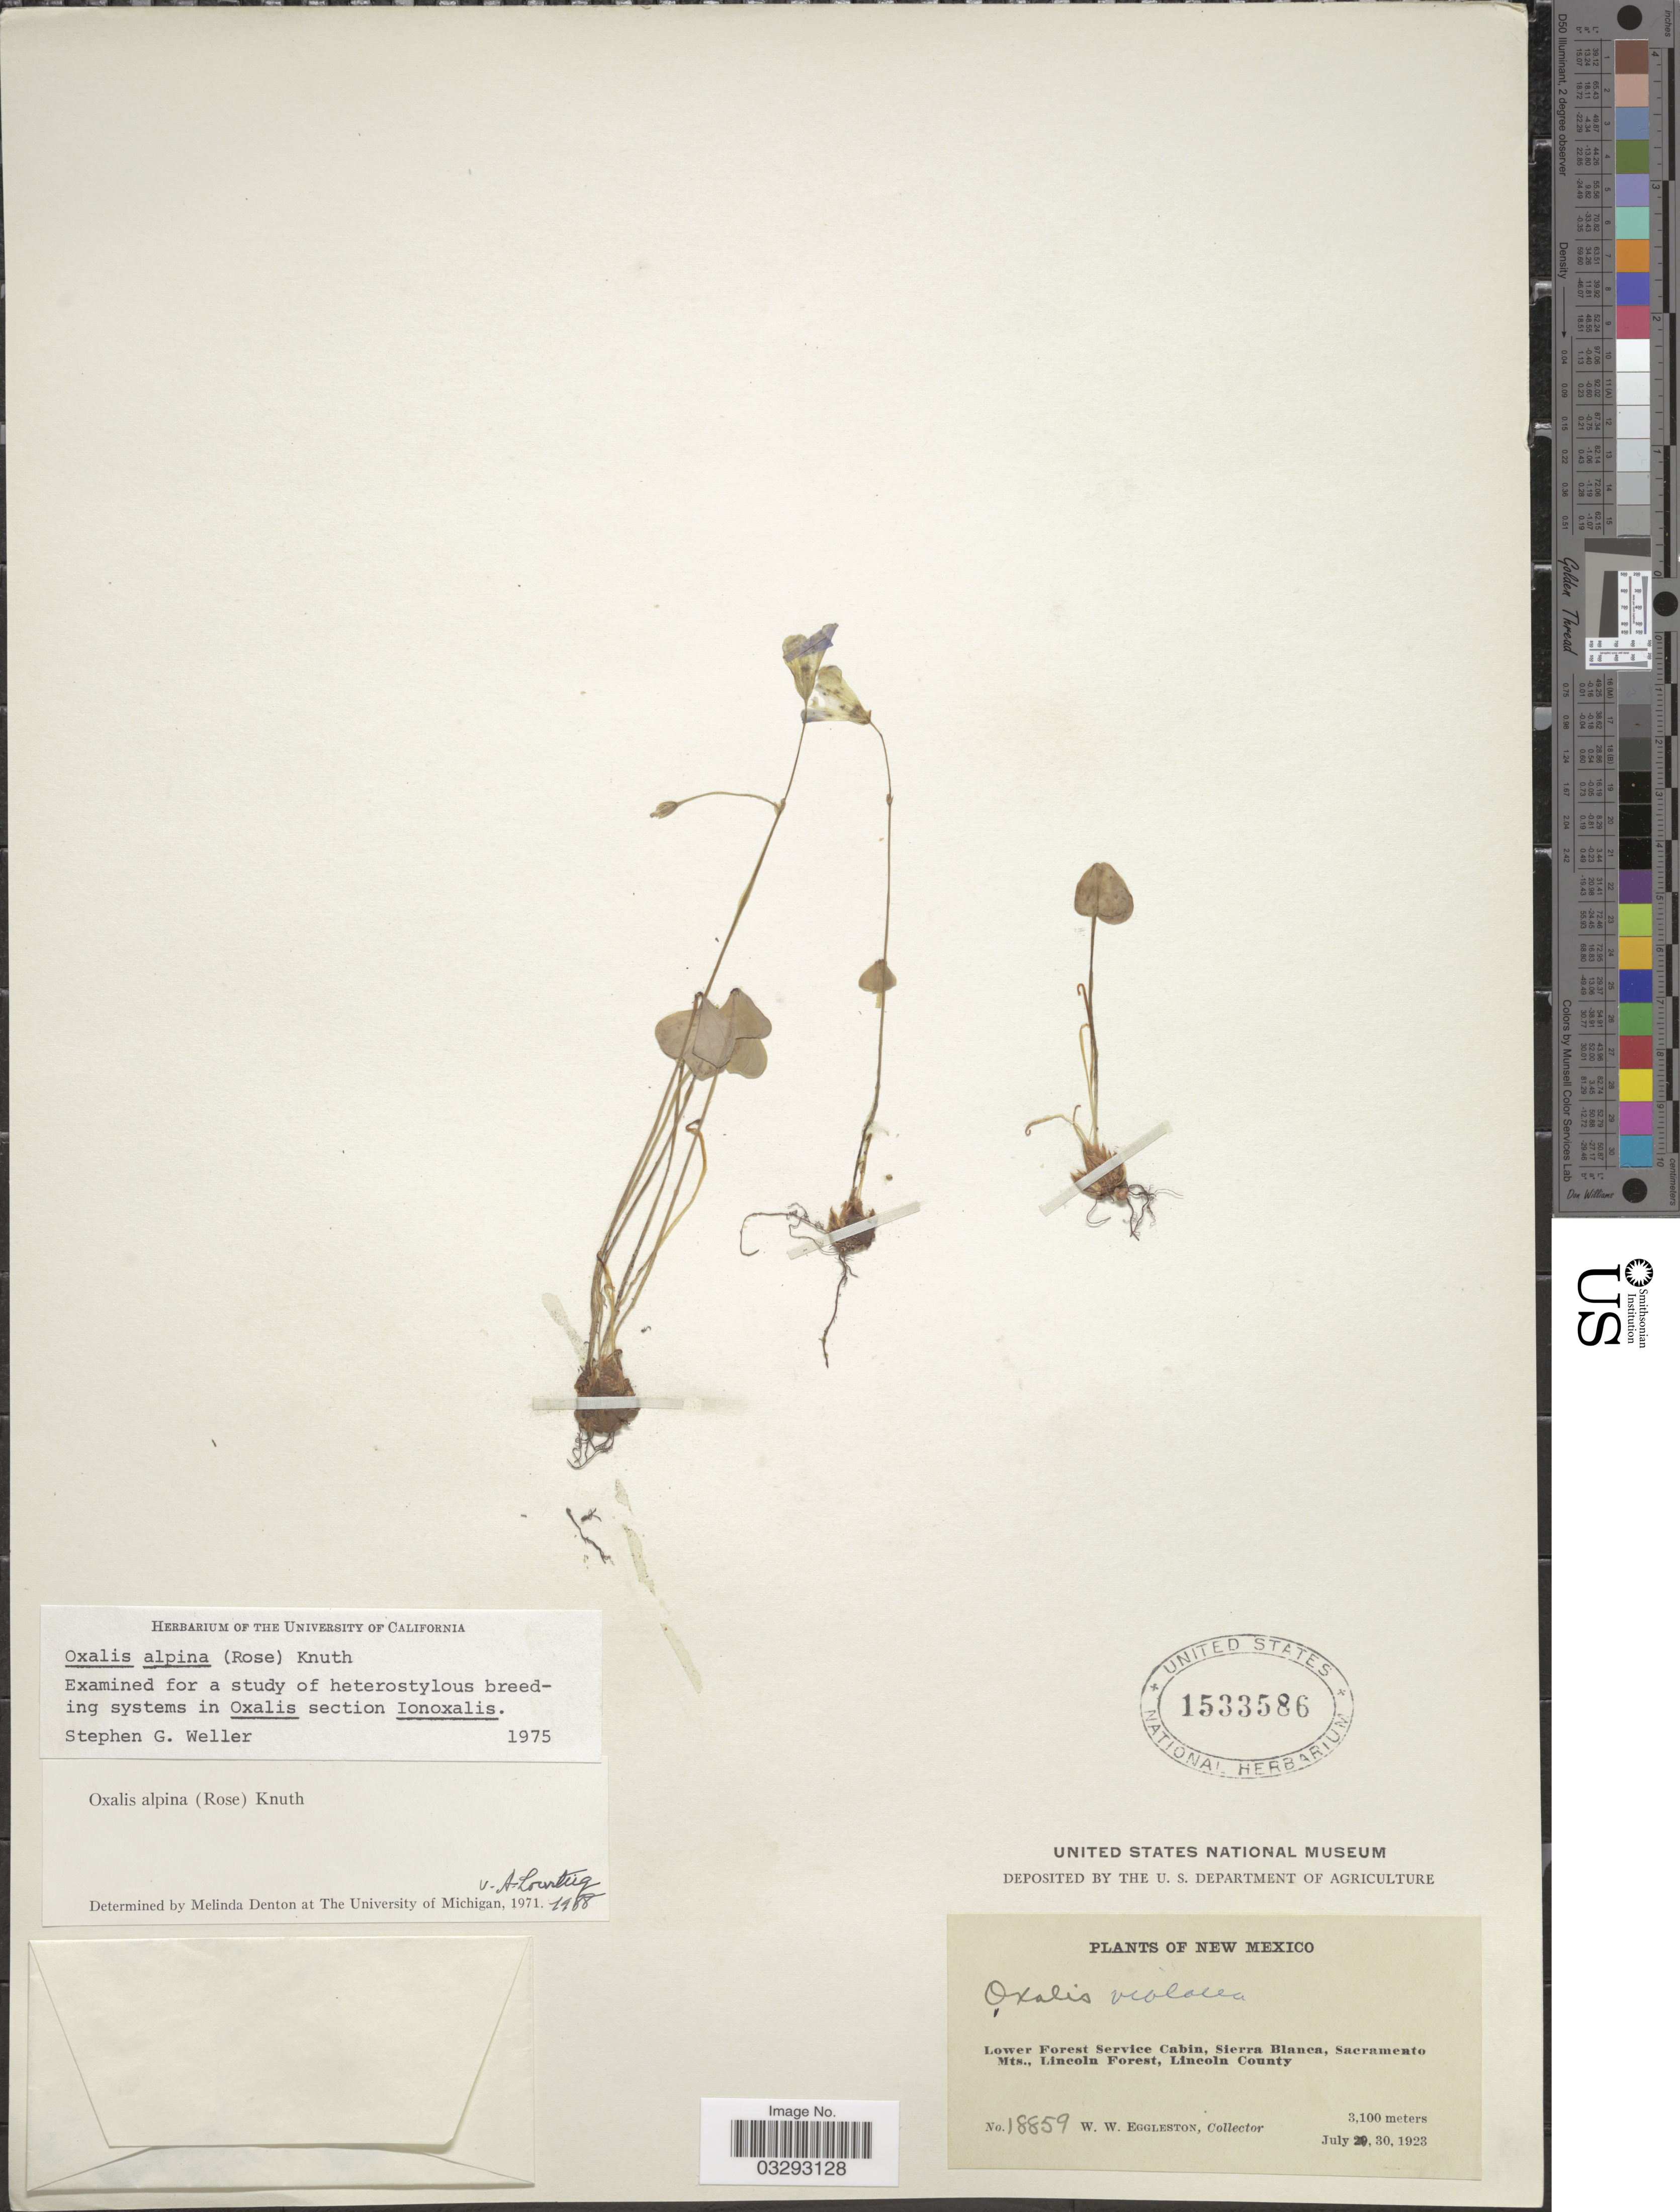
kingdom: Plantae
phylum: Tracheophyta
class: Magnoliopsida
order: Oxalidales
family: Oxalidaceae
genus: Oxalis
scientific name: Oxalis alpina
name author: (Rose) R. Knuth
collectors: W. W. Eggleston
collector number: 18859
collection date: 1923-07-30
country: United States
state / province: New Mexico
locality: Lower Forest Service Cabin, Sierra Blanca, Sacramento Mts., Lincoln Forest, Lincoln County.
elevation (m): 3100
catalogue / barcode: US 1533586